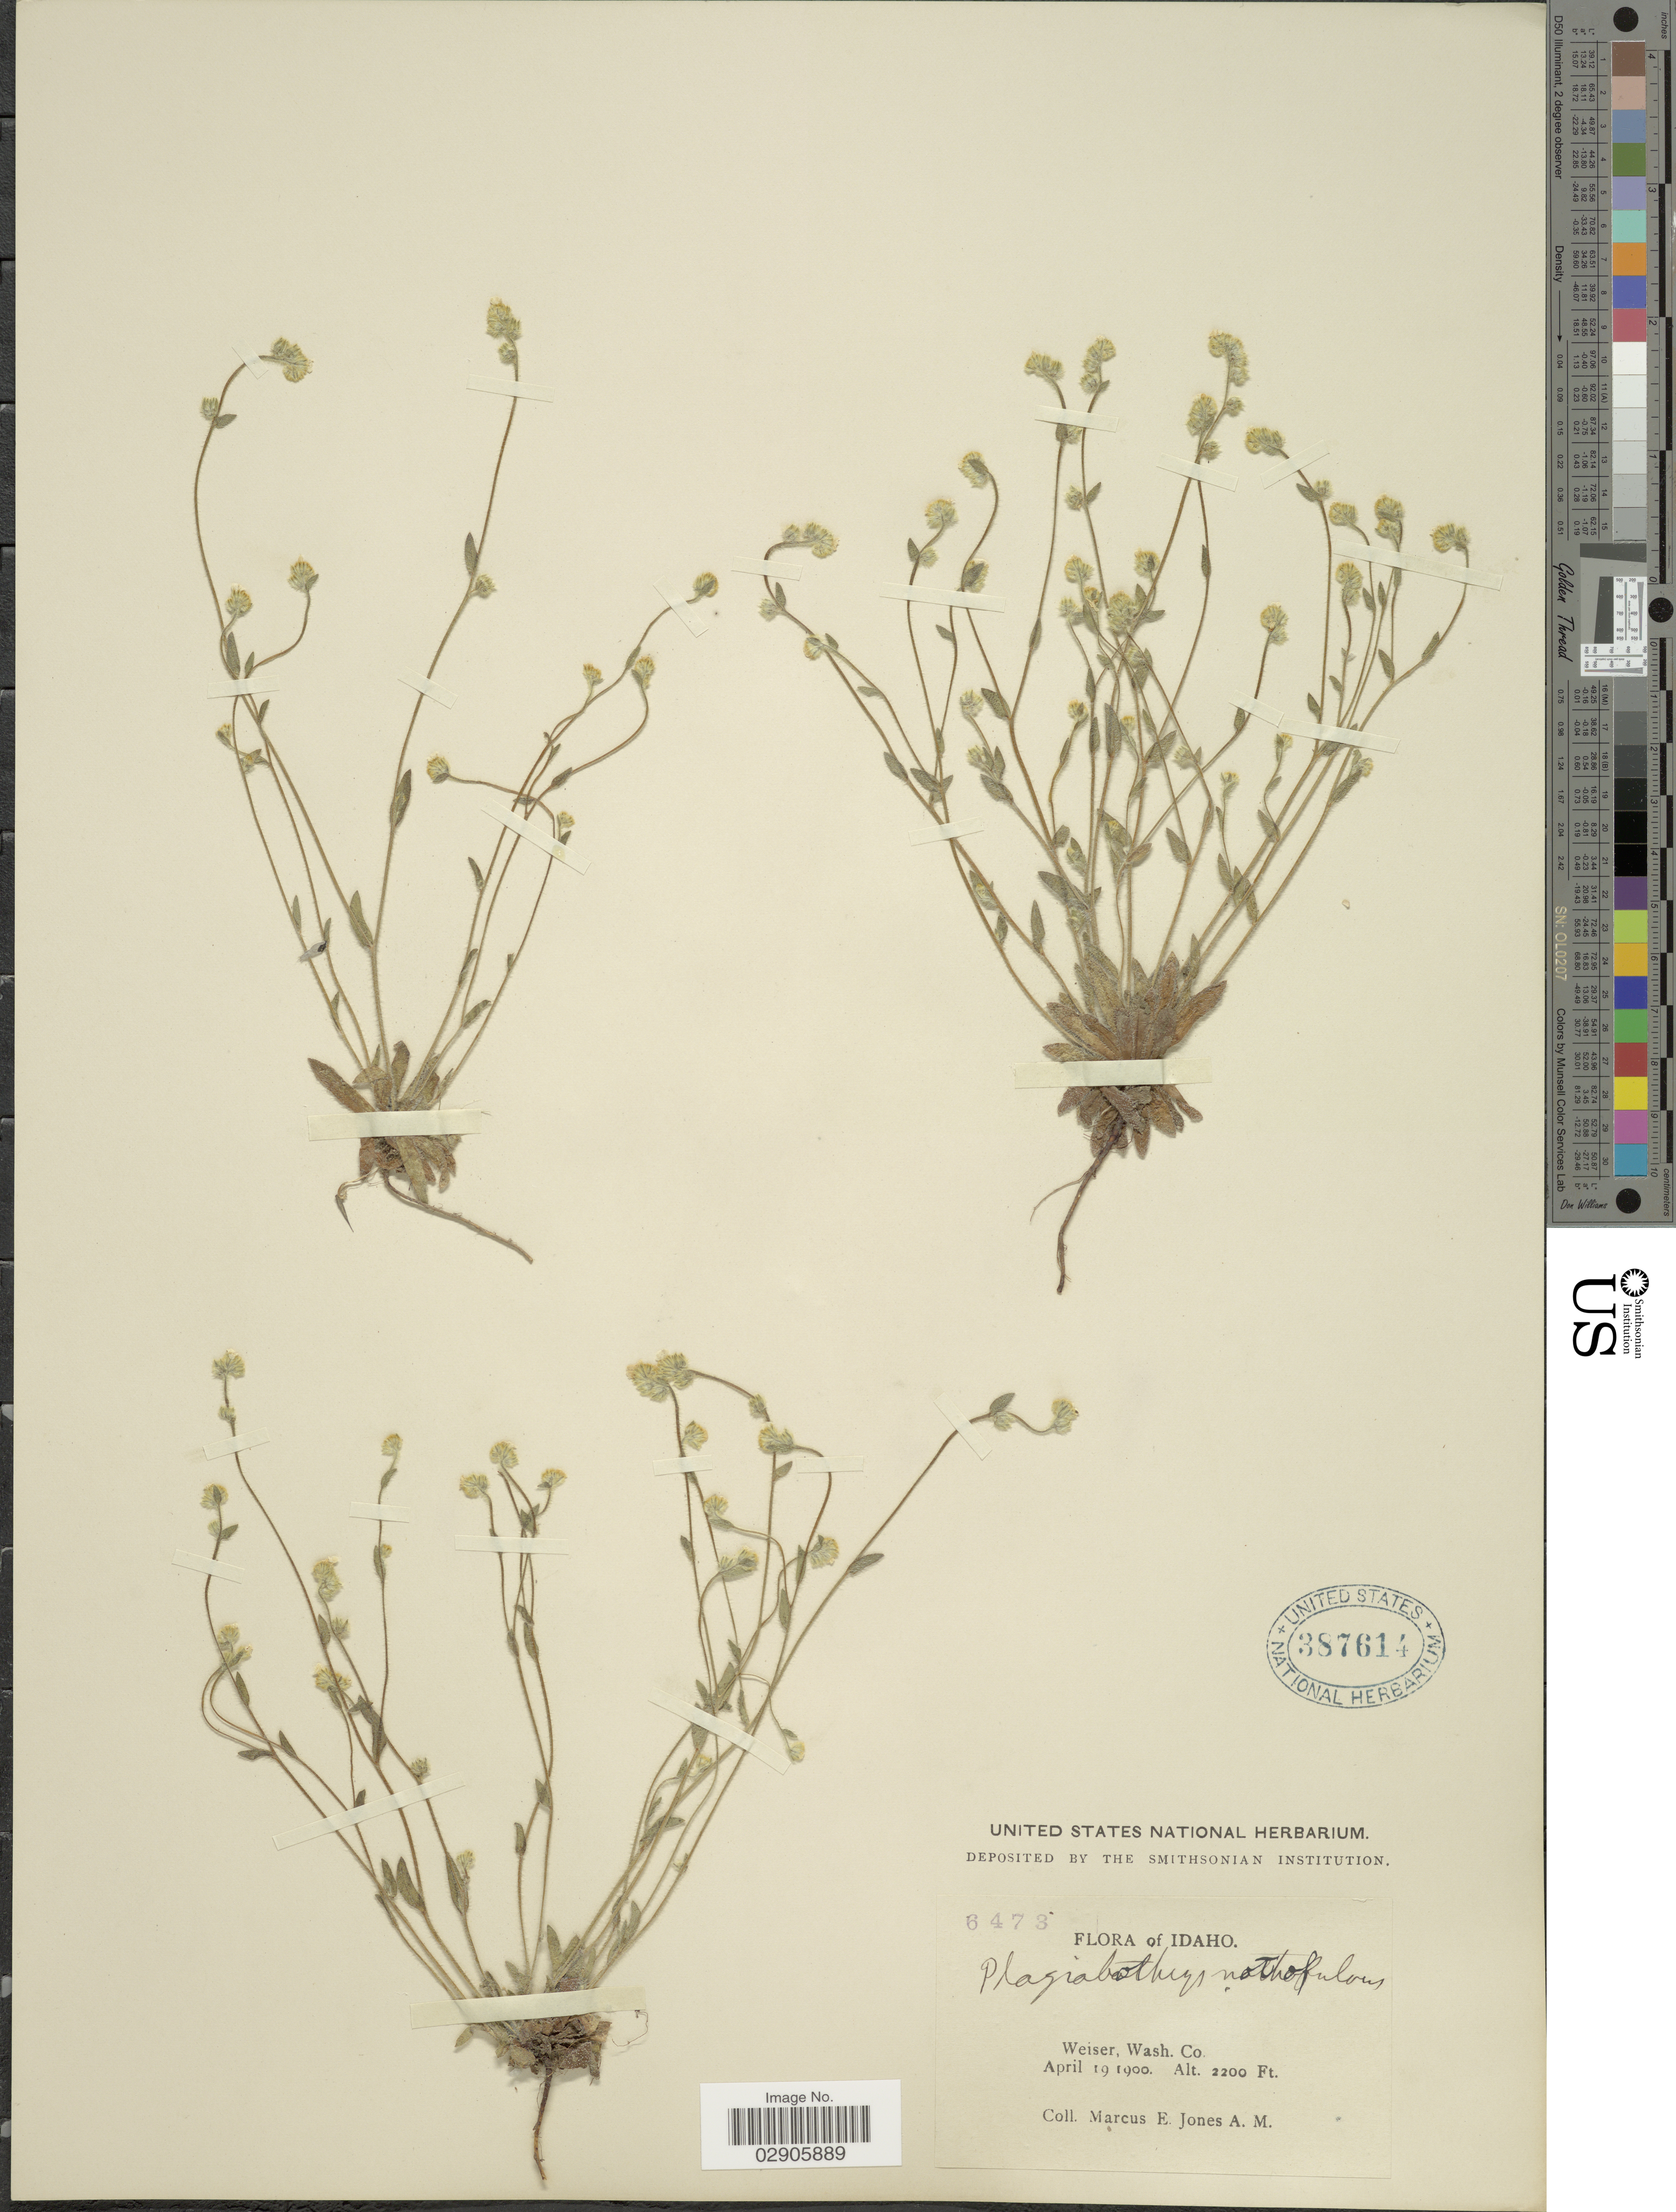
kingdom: Plantae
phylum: Tracheophyta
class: Magnoliopsida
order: Boraginales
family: Boraginaceae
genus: Plagiobothrys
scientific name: Plagiobothrys tenellus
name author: (Nutt.) A. Gray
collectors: M. E. Jones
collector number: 6473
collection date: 1900-04-19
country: United States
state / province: Idaho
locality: Weiser, Wash. Co.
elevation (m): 671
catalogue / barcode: US 387614